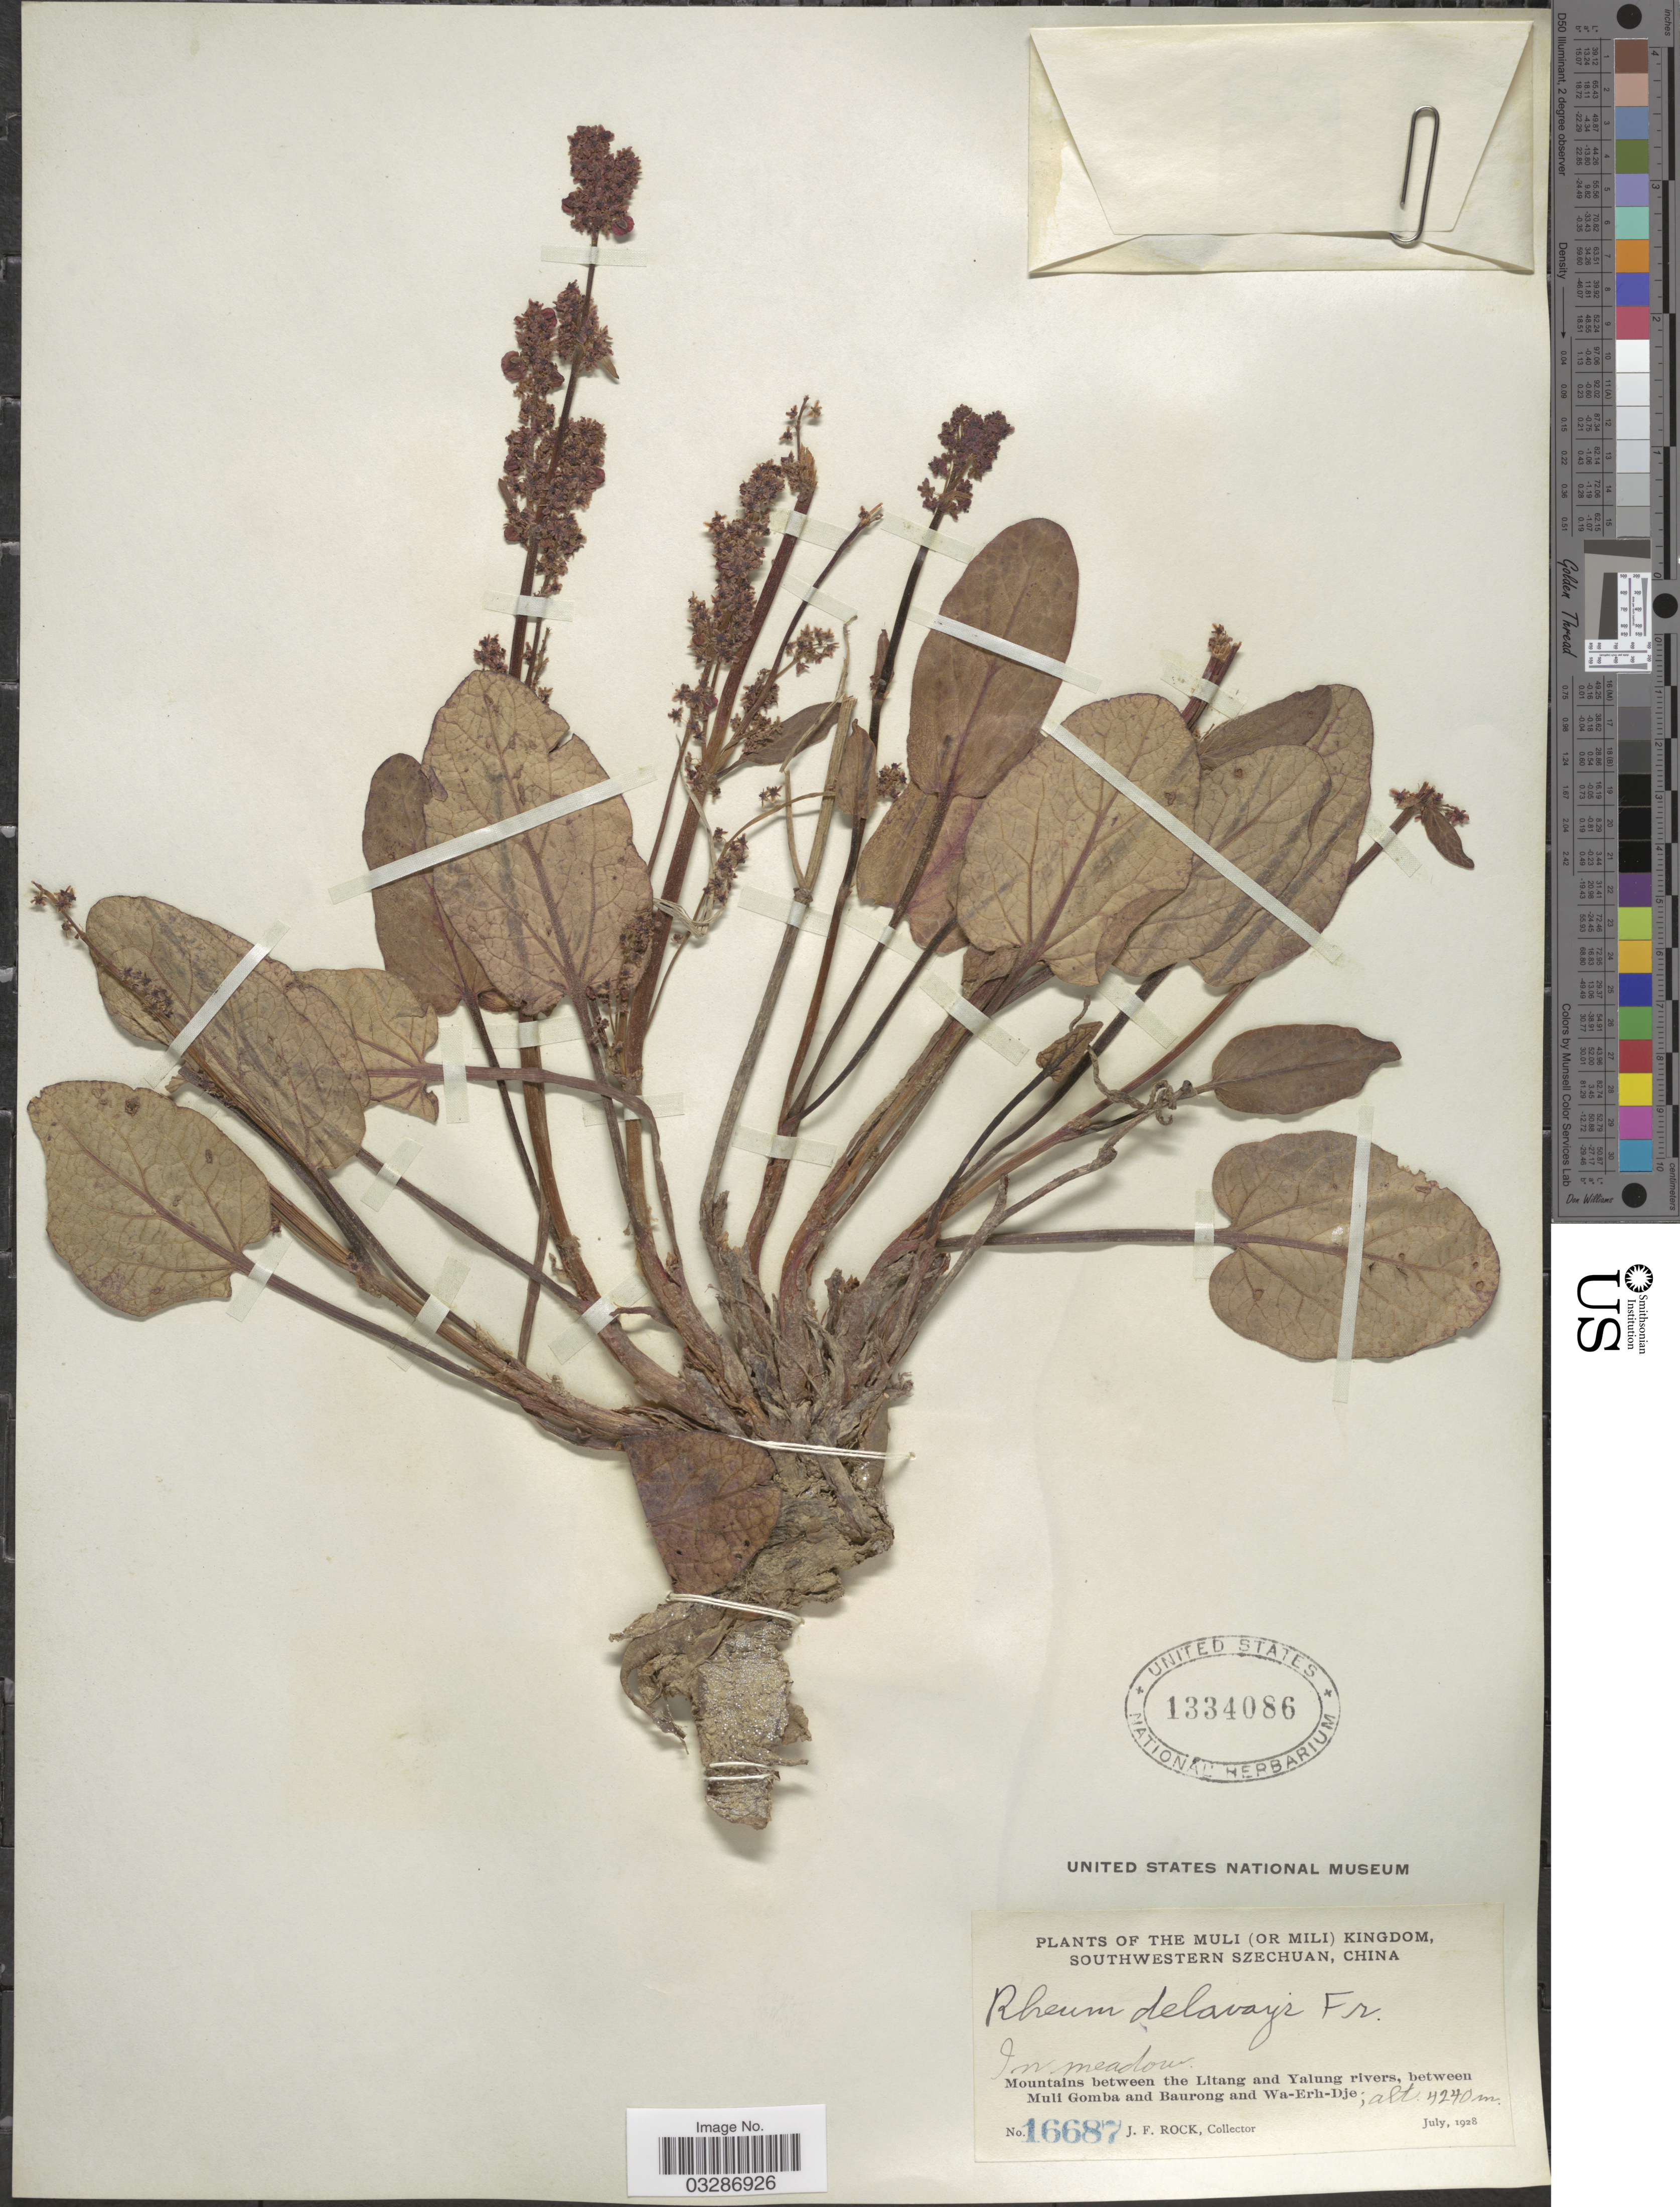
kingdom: Plantae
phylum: Tracheophyta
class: Magnoliopsida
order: Caryophyllales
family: Polygonaceae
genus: Rheum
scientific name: Rheum delavayi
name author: Franch.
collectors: J. Rock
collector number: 16687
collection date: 1928-07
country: China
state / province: Sichuan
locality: The Muli (or Mili) Kingdom, Southwestern Szechuan. Mountains between the Litang and Yalung rivers, between Muli Gomba and Baurong and Wa-Erh-Dje.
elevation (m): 4240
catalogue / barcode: US 1334086